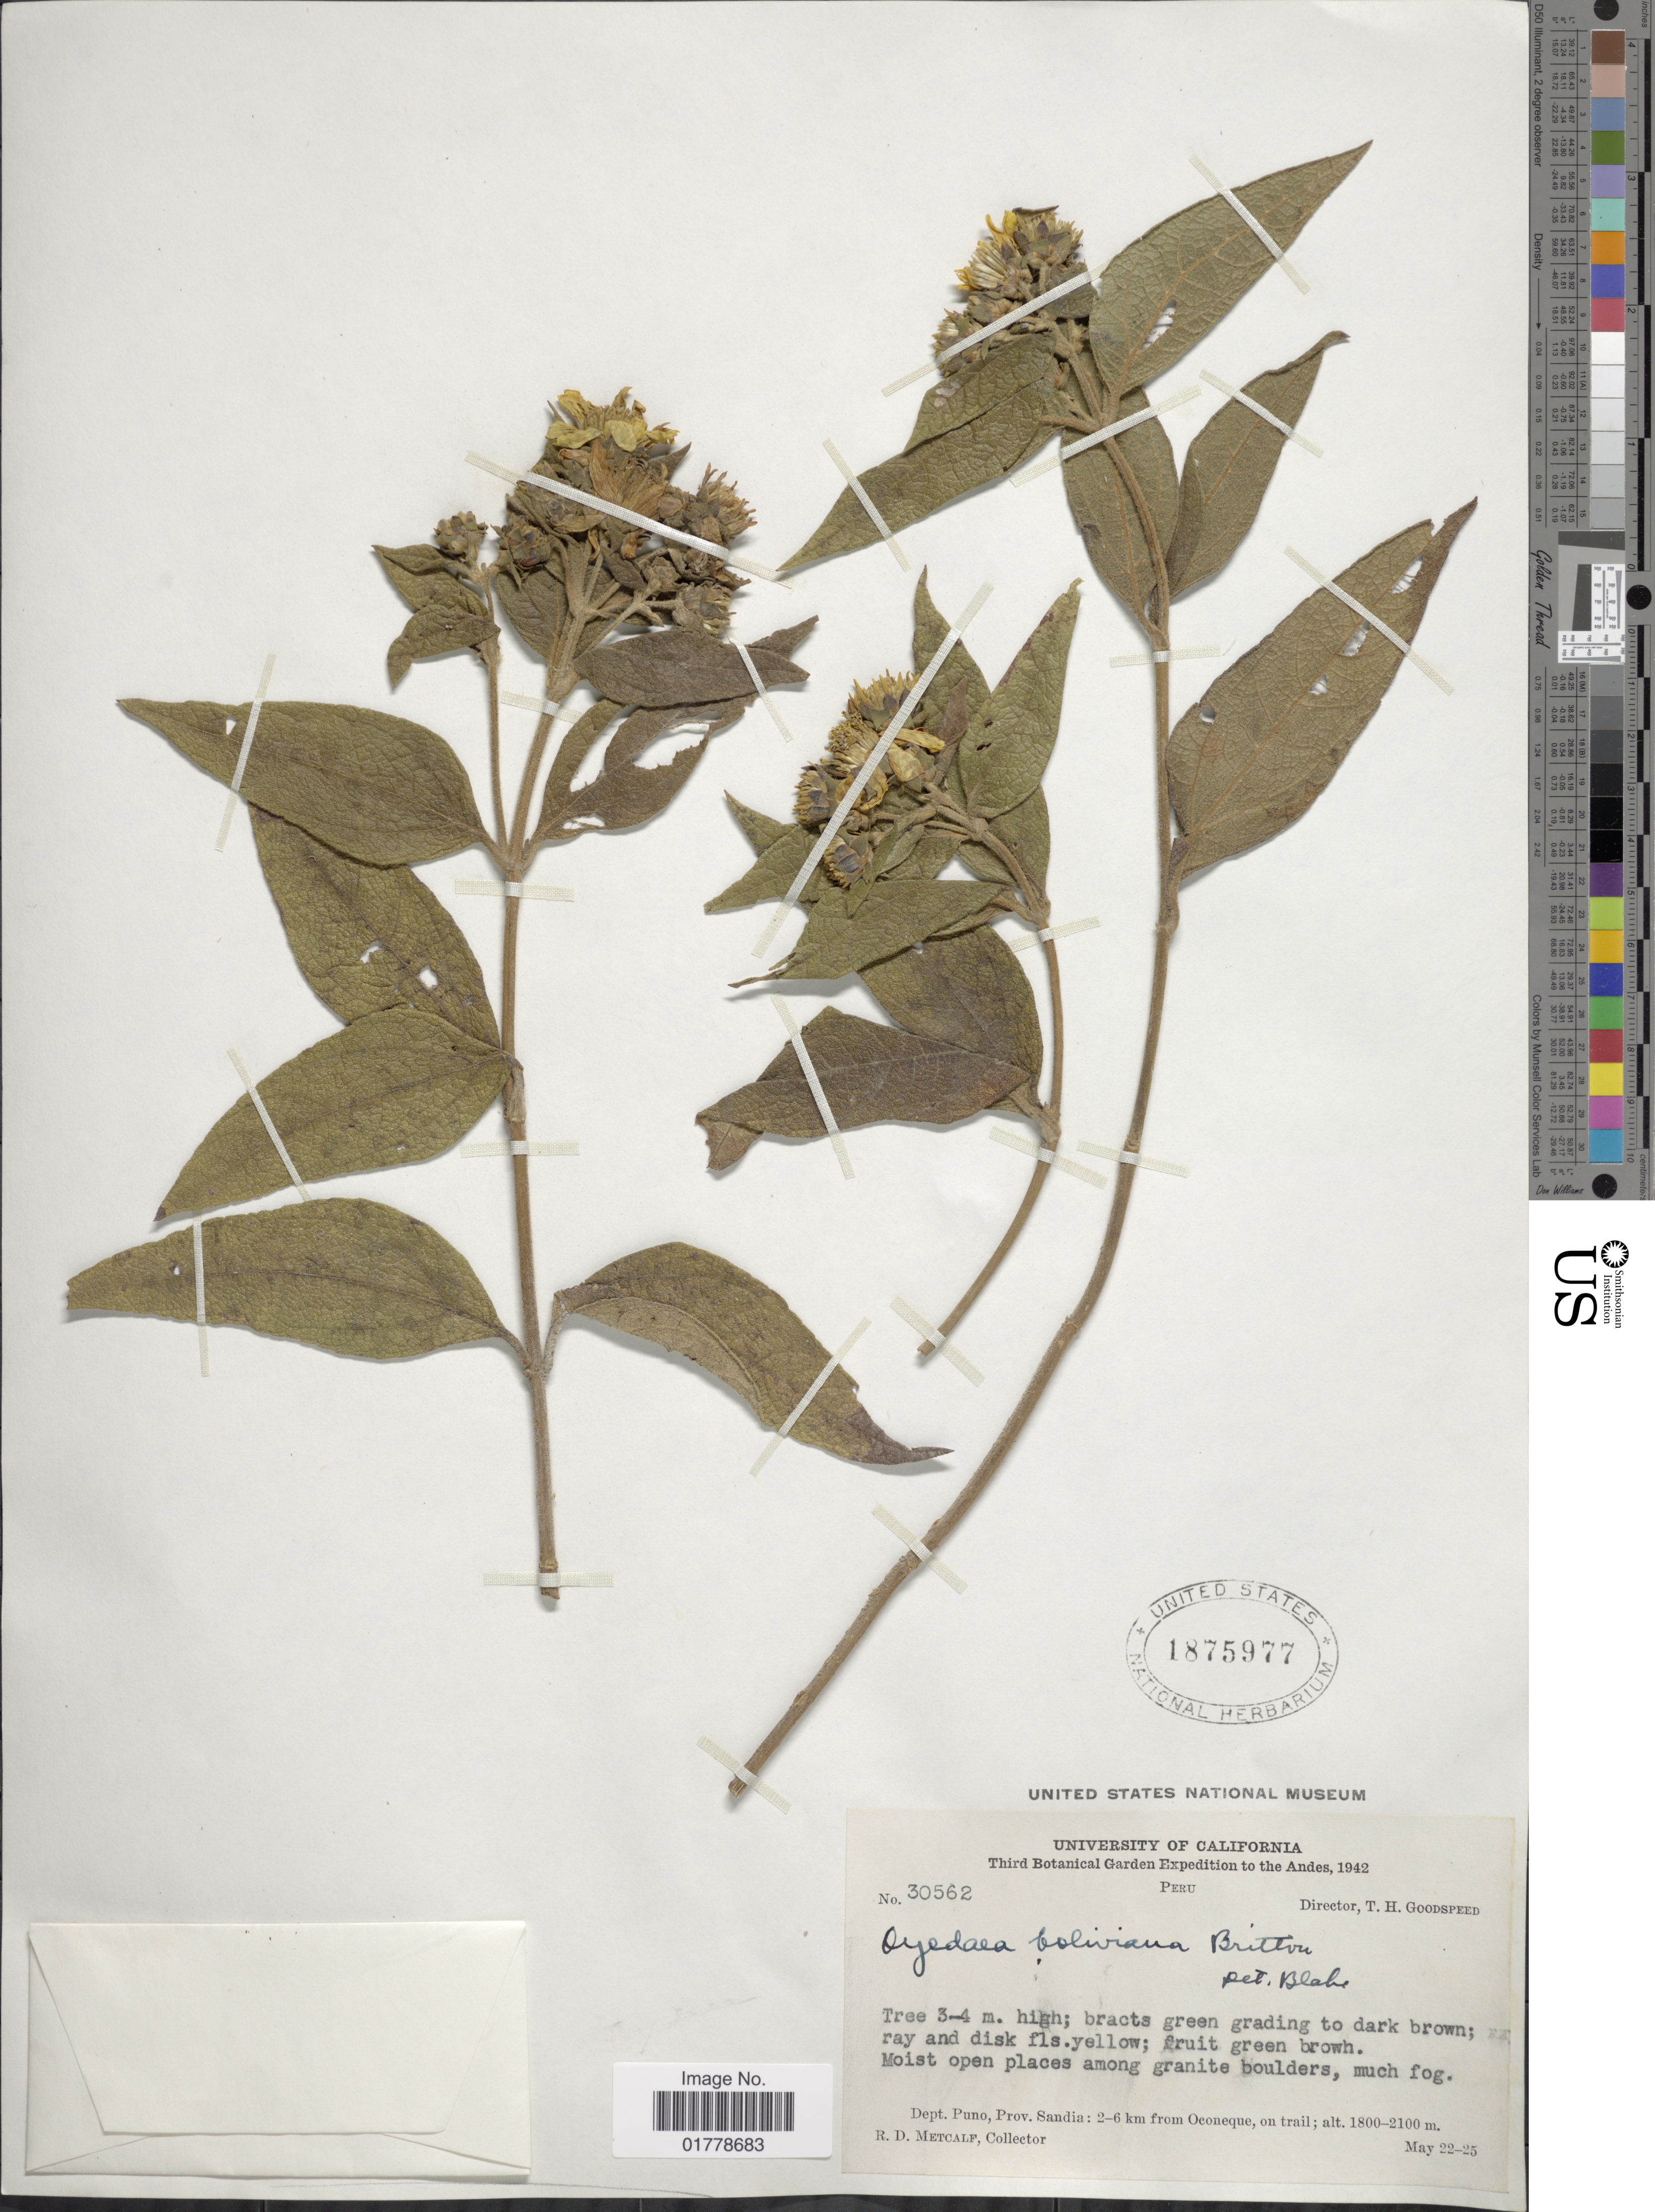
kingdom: Plantae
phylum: Tracheophyta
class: Magnoliopsida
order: Asterales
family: Asteraceae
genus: Oyedaea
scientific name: Oyedaea boliviana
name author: Britton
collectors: R. D. Metcalf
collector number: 30562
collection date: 1942-05-22/1942-05-25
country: Peru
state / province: Puno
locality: Dept. Puno, Prov. Sandia: 2-6 km from Oconeque, on trail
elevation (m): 1800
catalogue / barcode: US 1875977